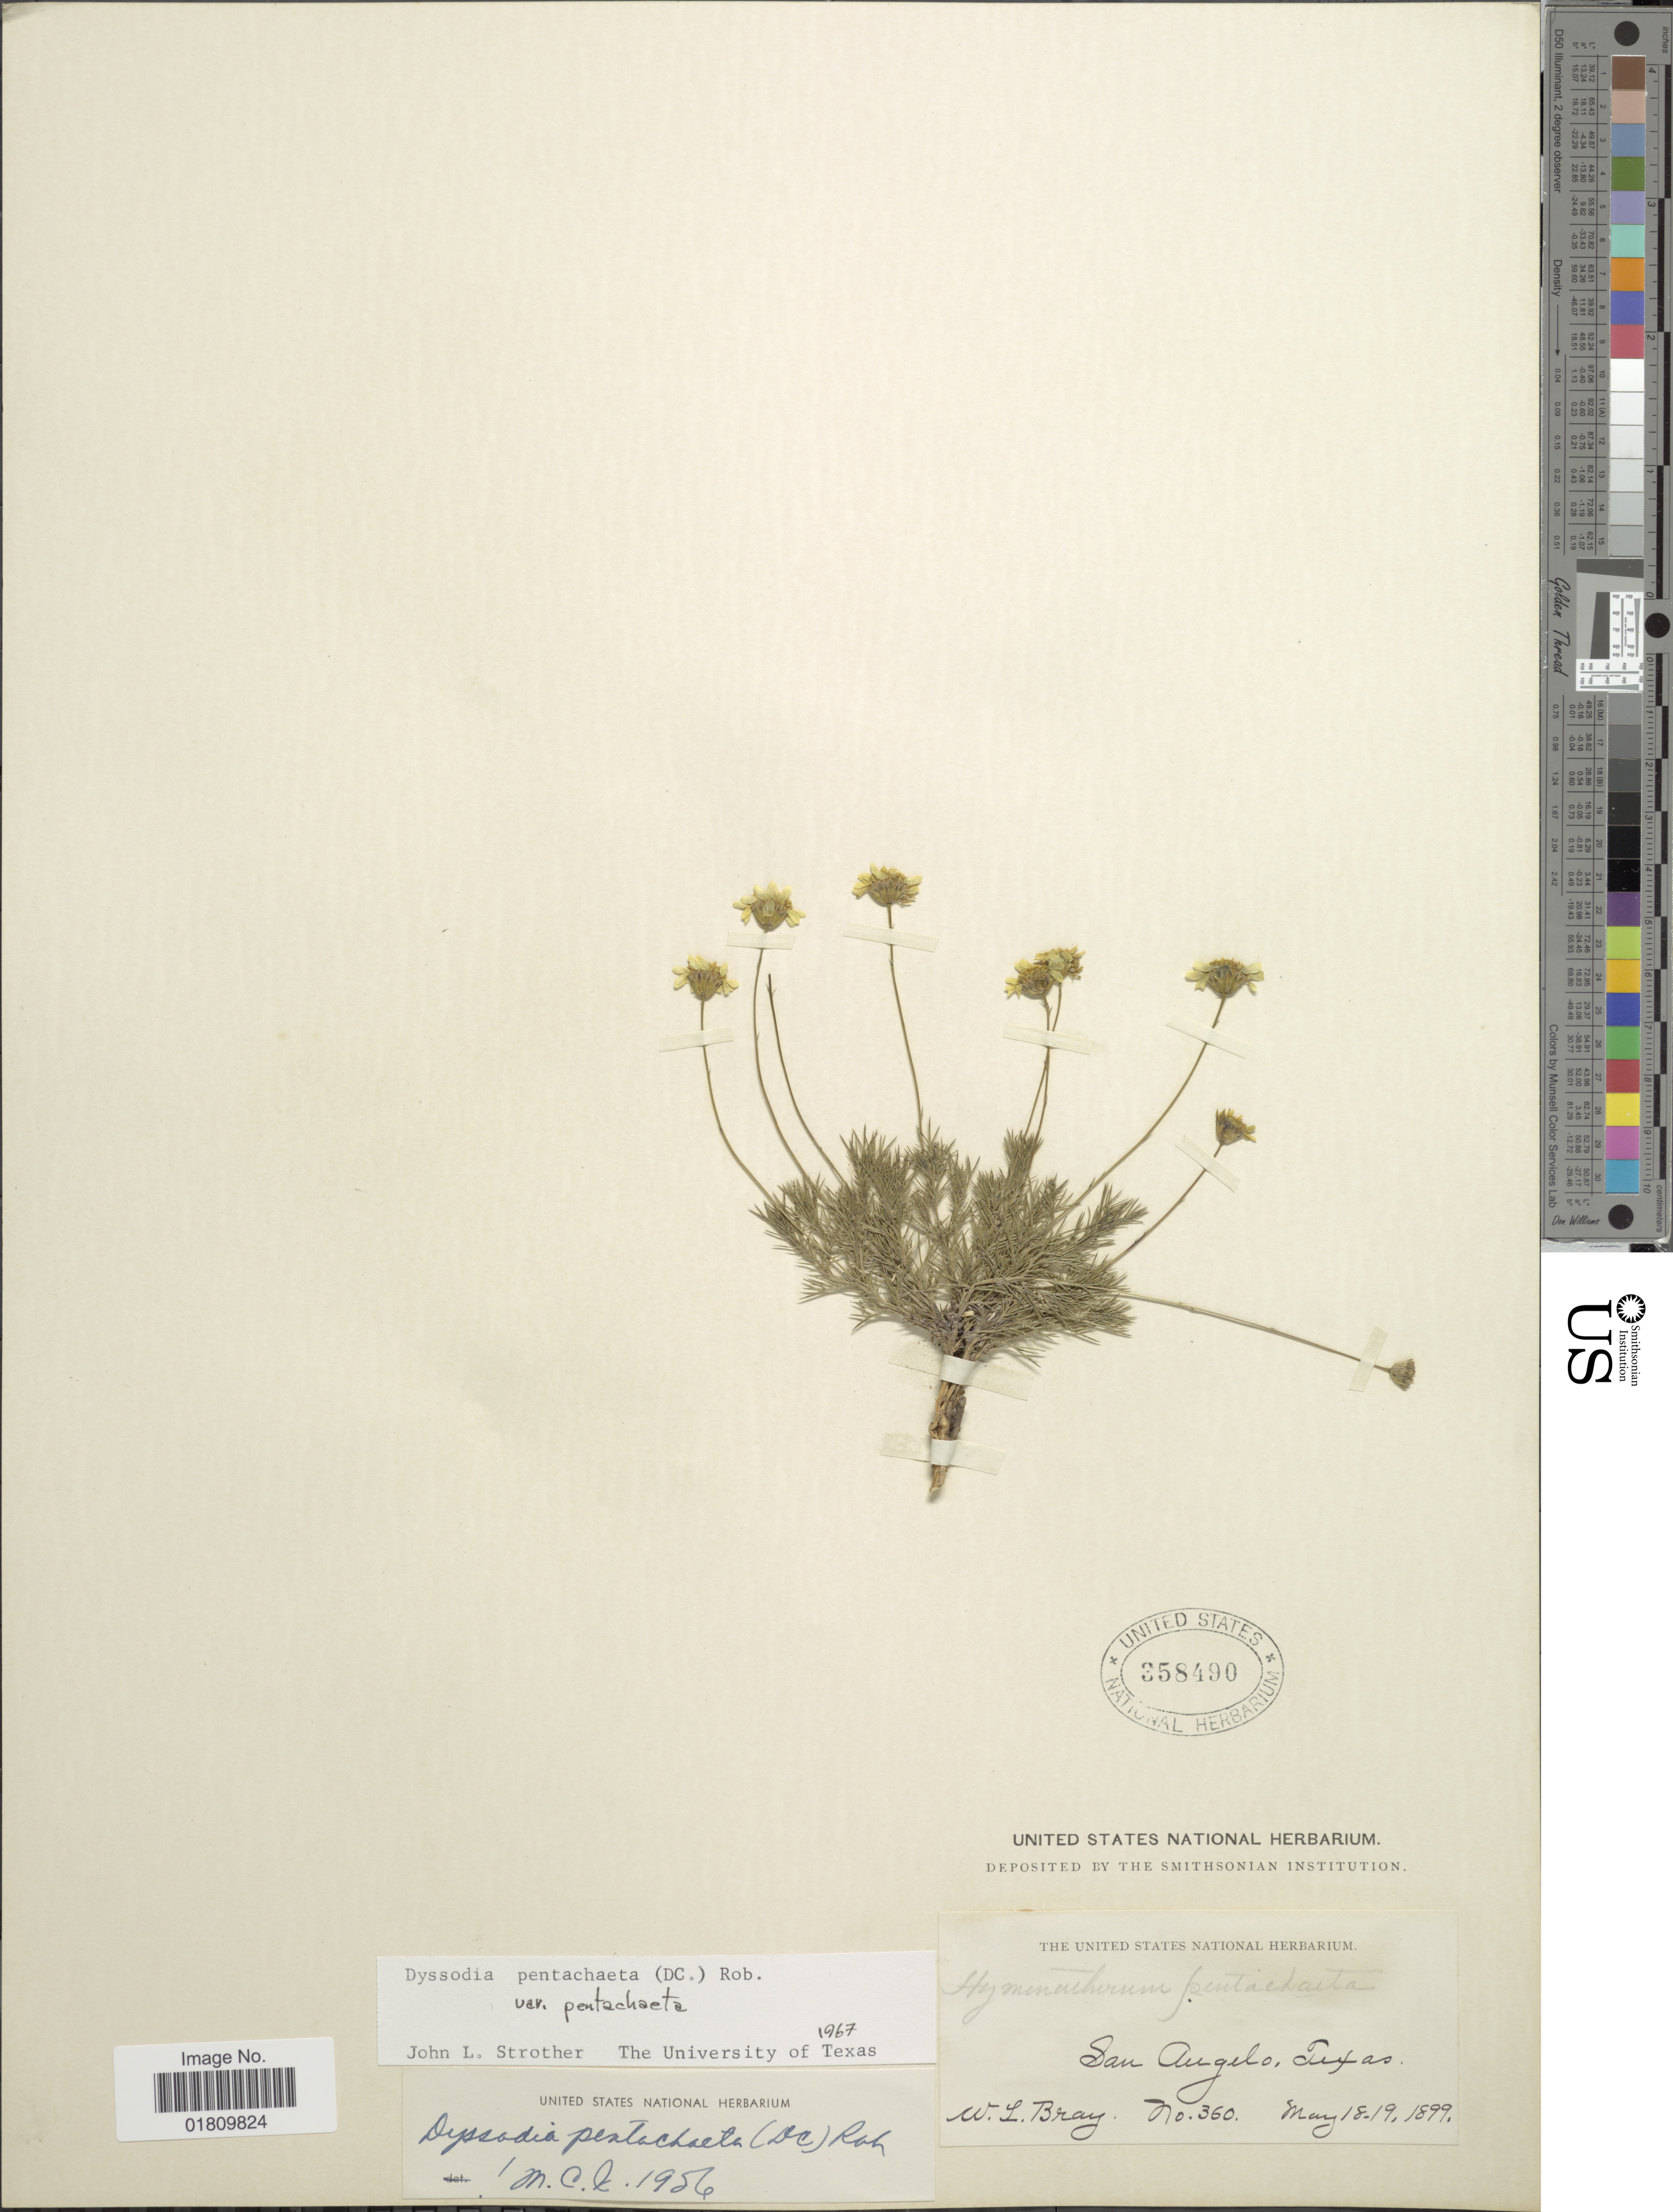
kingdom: Plantae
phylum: Tracheophyta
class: Magnoliopsida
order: Asterales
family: Asteraceae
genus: Thymophylla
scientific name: Thymophylla pentachaeta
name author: (DC.) Small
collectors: W. L. Bray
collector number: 360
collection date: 1899-05-18/1899-05-19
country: United States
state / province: Texas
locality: San Angelo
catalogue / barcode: US 358490